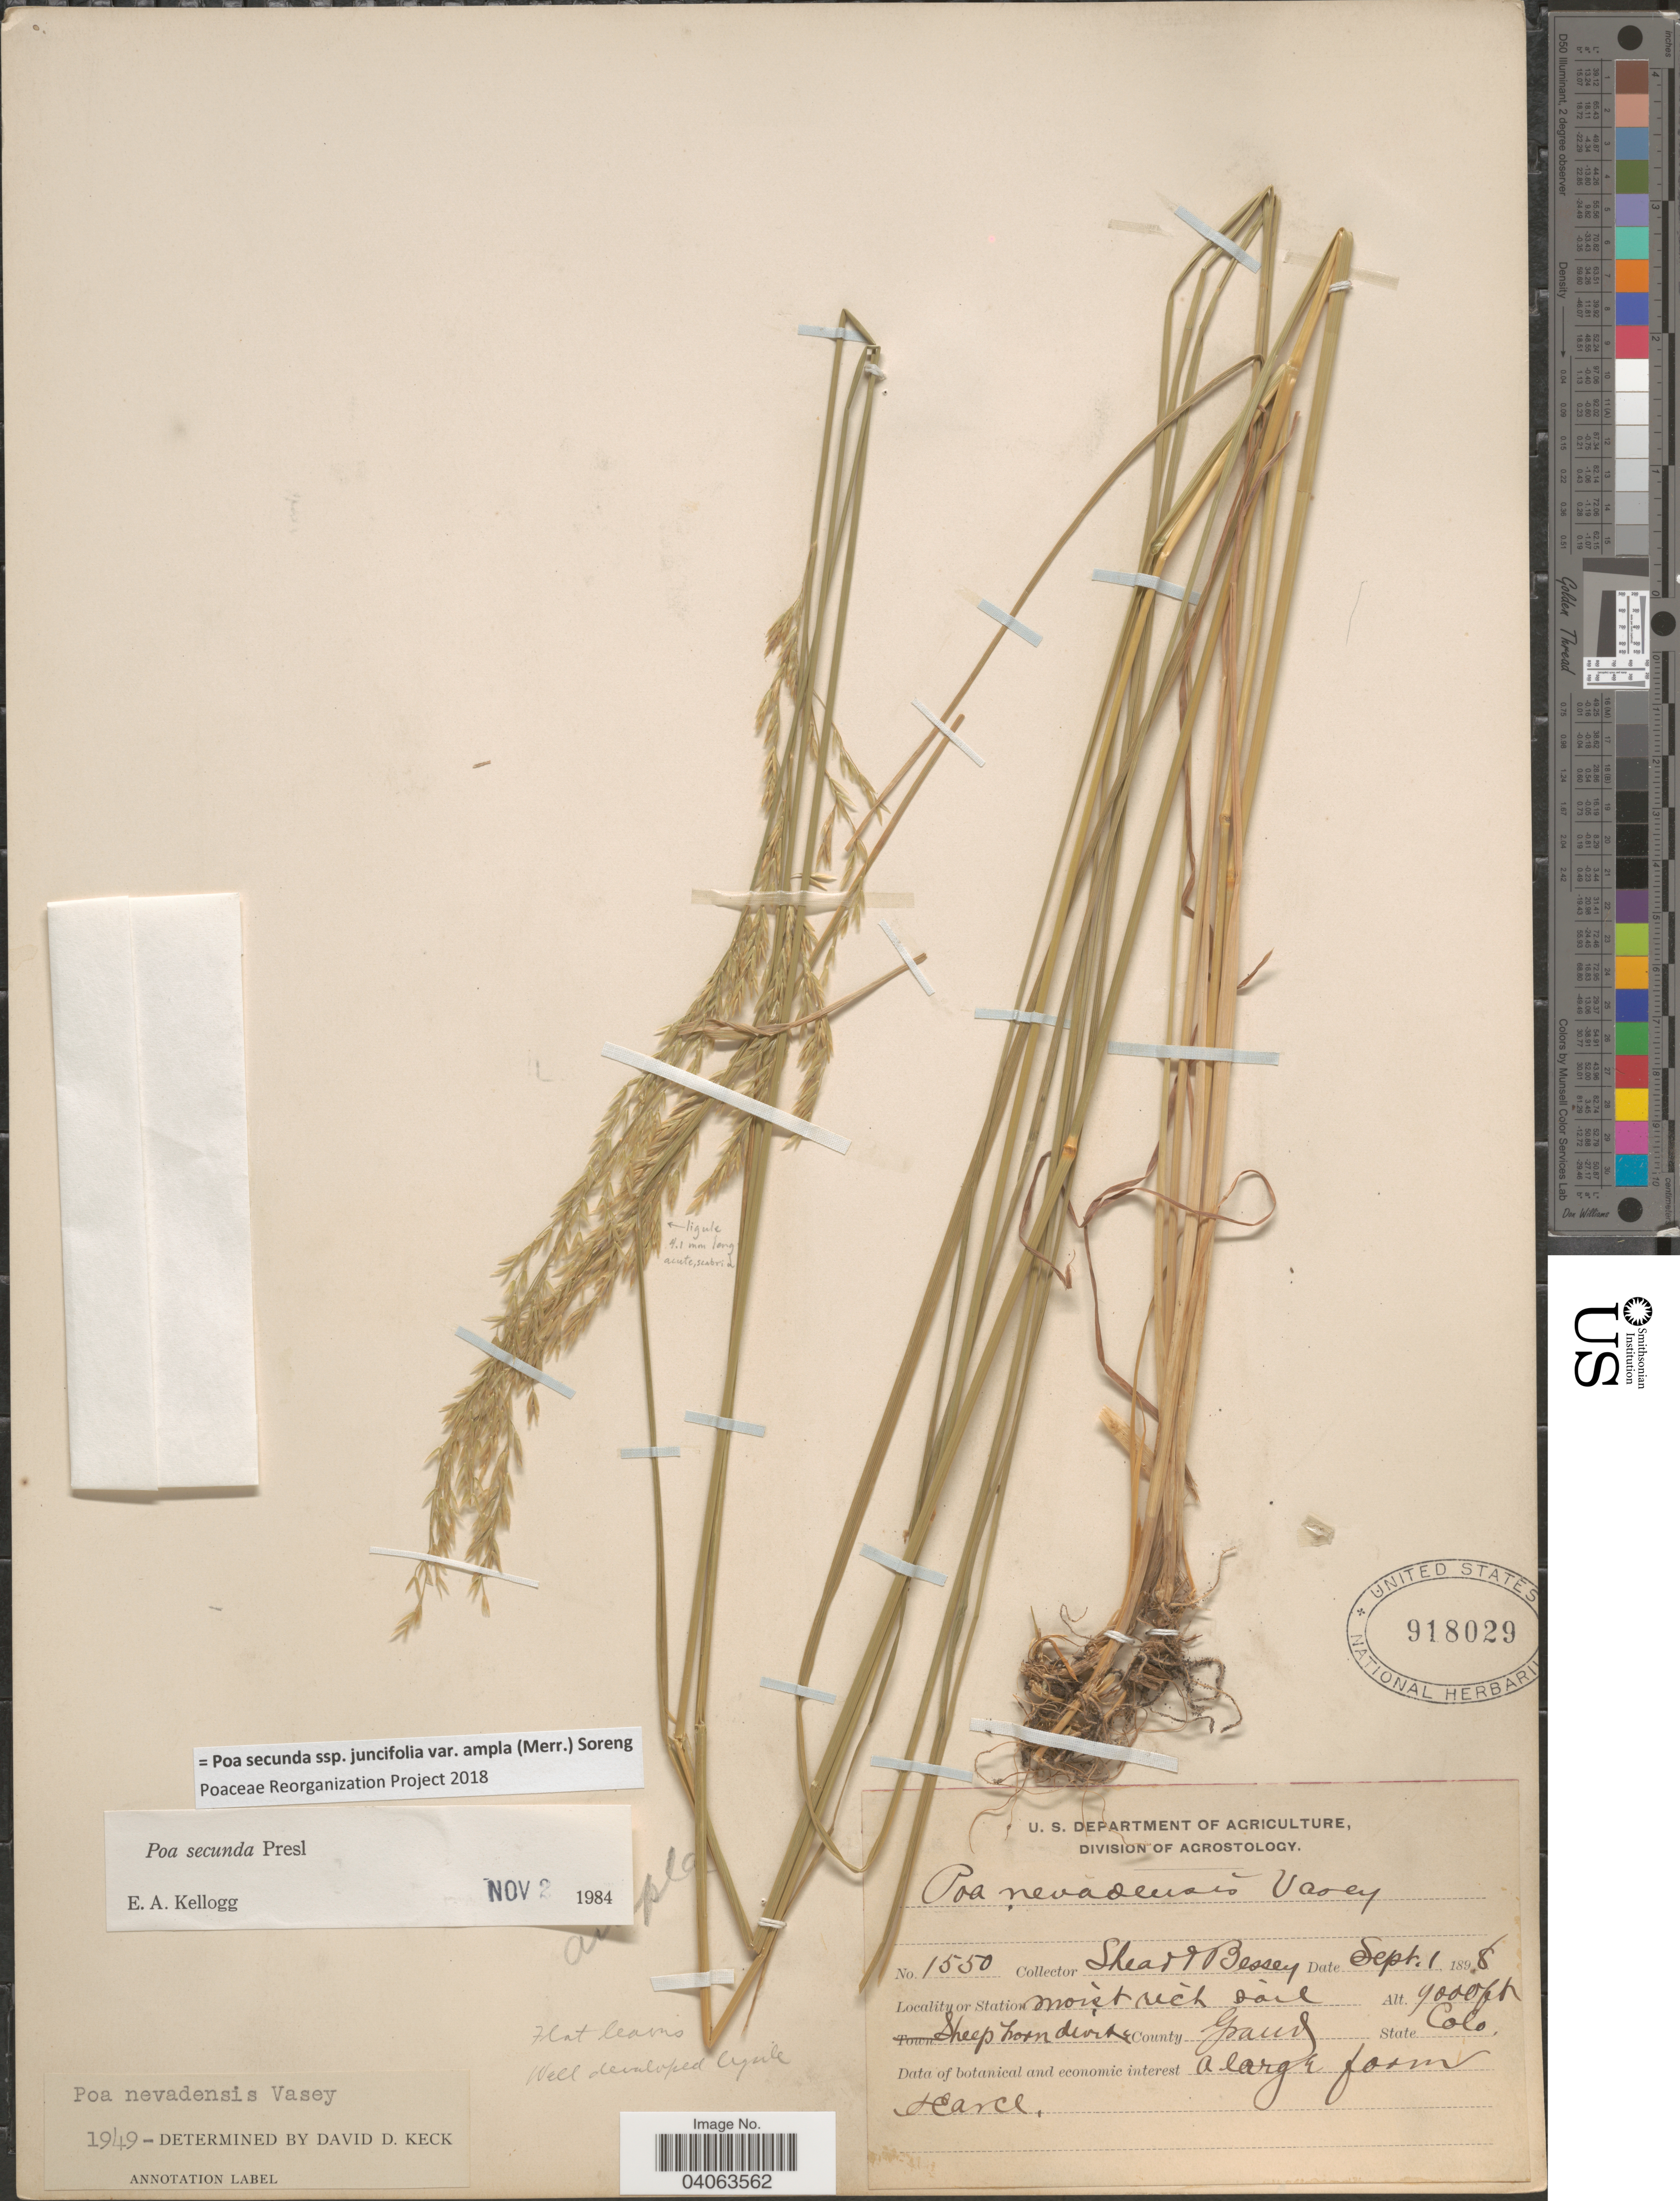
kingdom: Plantae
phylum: Tracheophyta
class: Liliopsida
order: Poales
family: Poaceae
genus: Poa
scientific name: Poa secunda subsp. juncifolia var. ampla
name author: (Merr.) Soreng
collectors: -- Shear & -. Bessey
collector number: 1550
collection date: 1898-09-01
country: United States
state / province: Colorado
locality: Sheephorn Divide. County Grand.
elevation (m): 2743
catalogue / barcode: US 918029